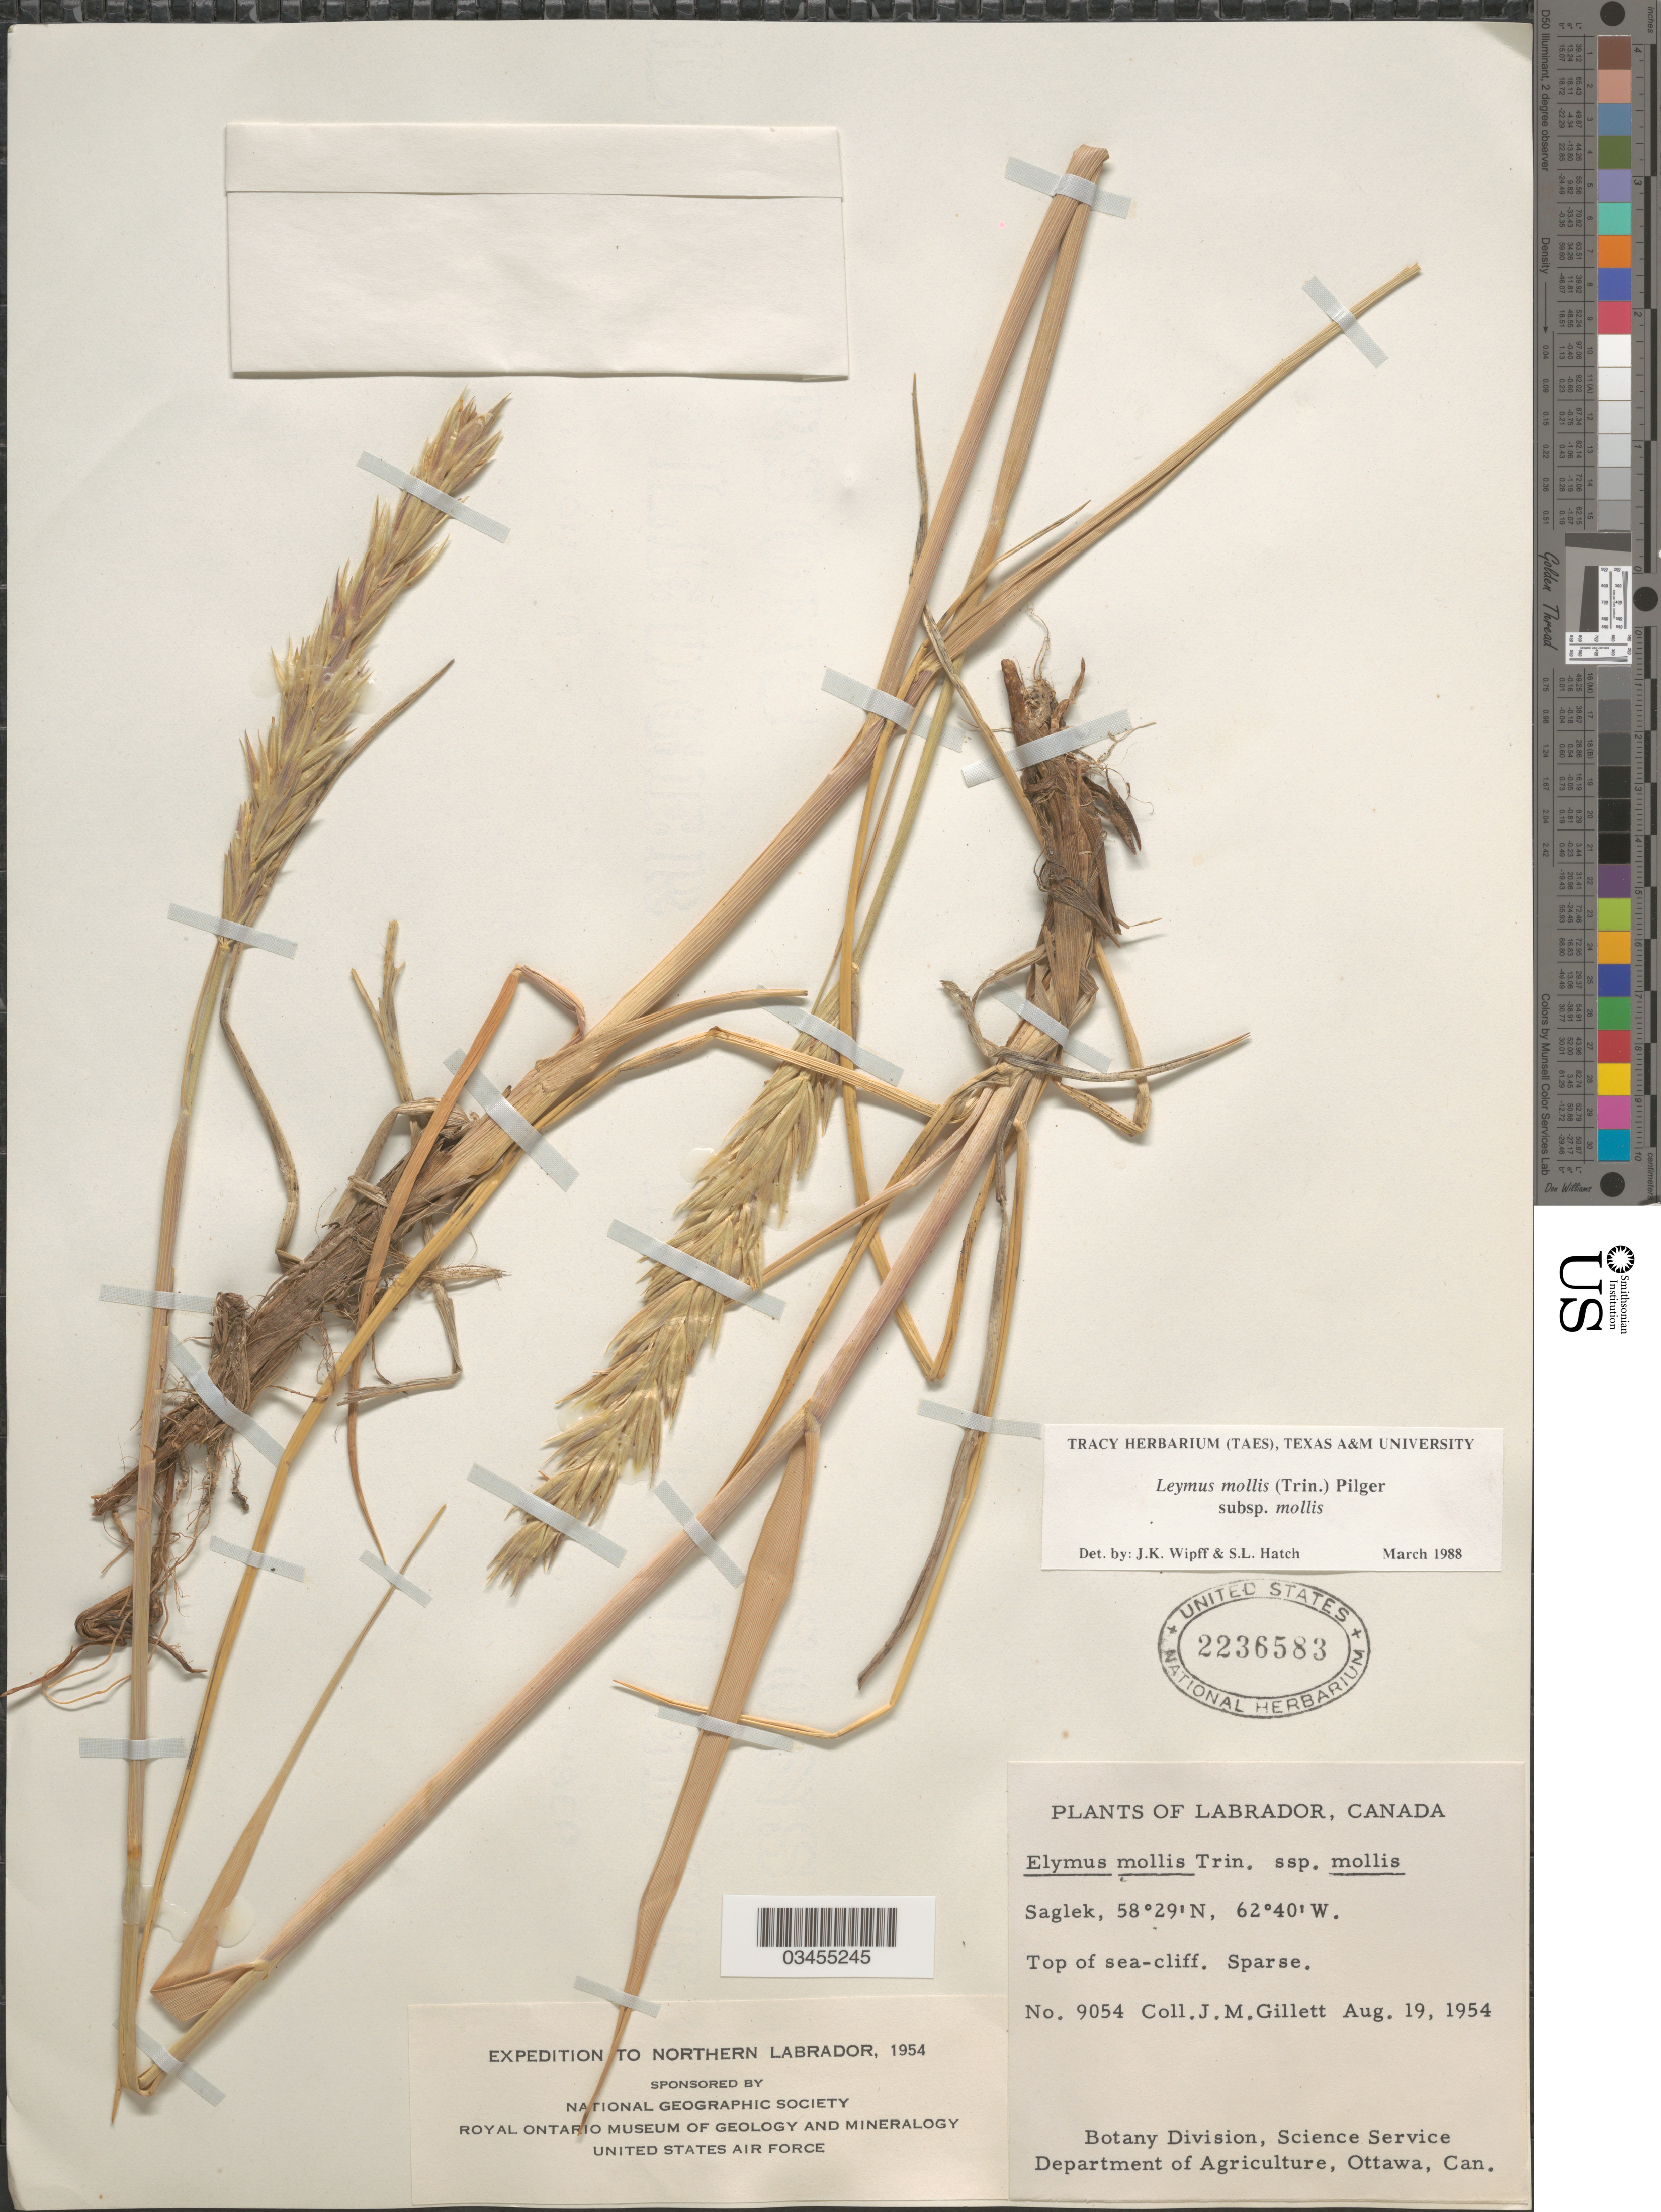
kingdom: Plantae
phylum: Tracheophyta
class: Liliopsida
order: Poales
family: Poaceae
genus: Leymus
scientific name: Leymus mollis subsp. mollis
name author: (Trin.) Pilg.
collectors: J. M. Gillett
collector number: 9054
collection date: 1954-08-19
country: Canada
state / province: Newfoundland and Labrador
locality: Expedition to Northern Labrador. Labrador. Saglek.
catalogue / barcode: US 2236583